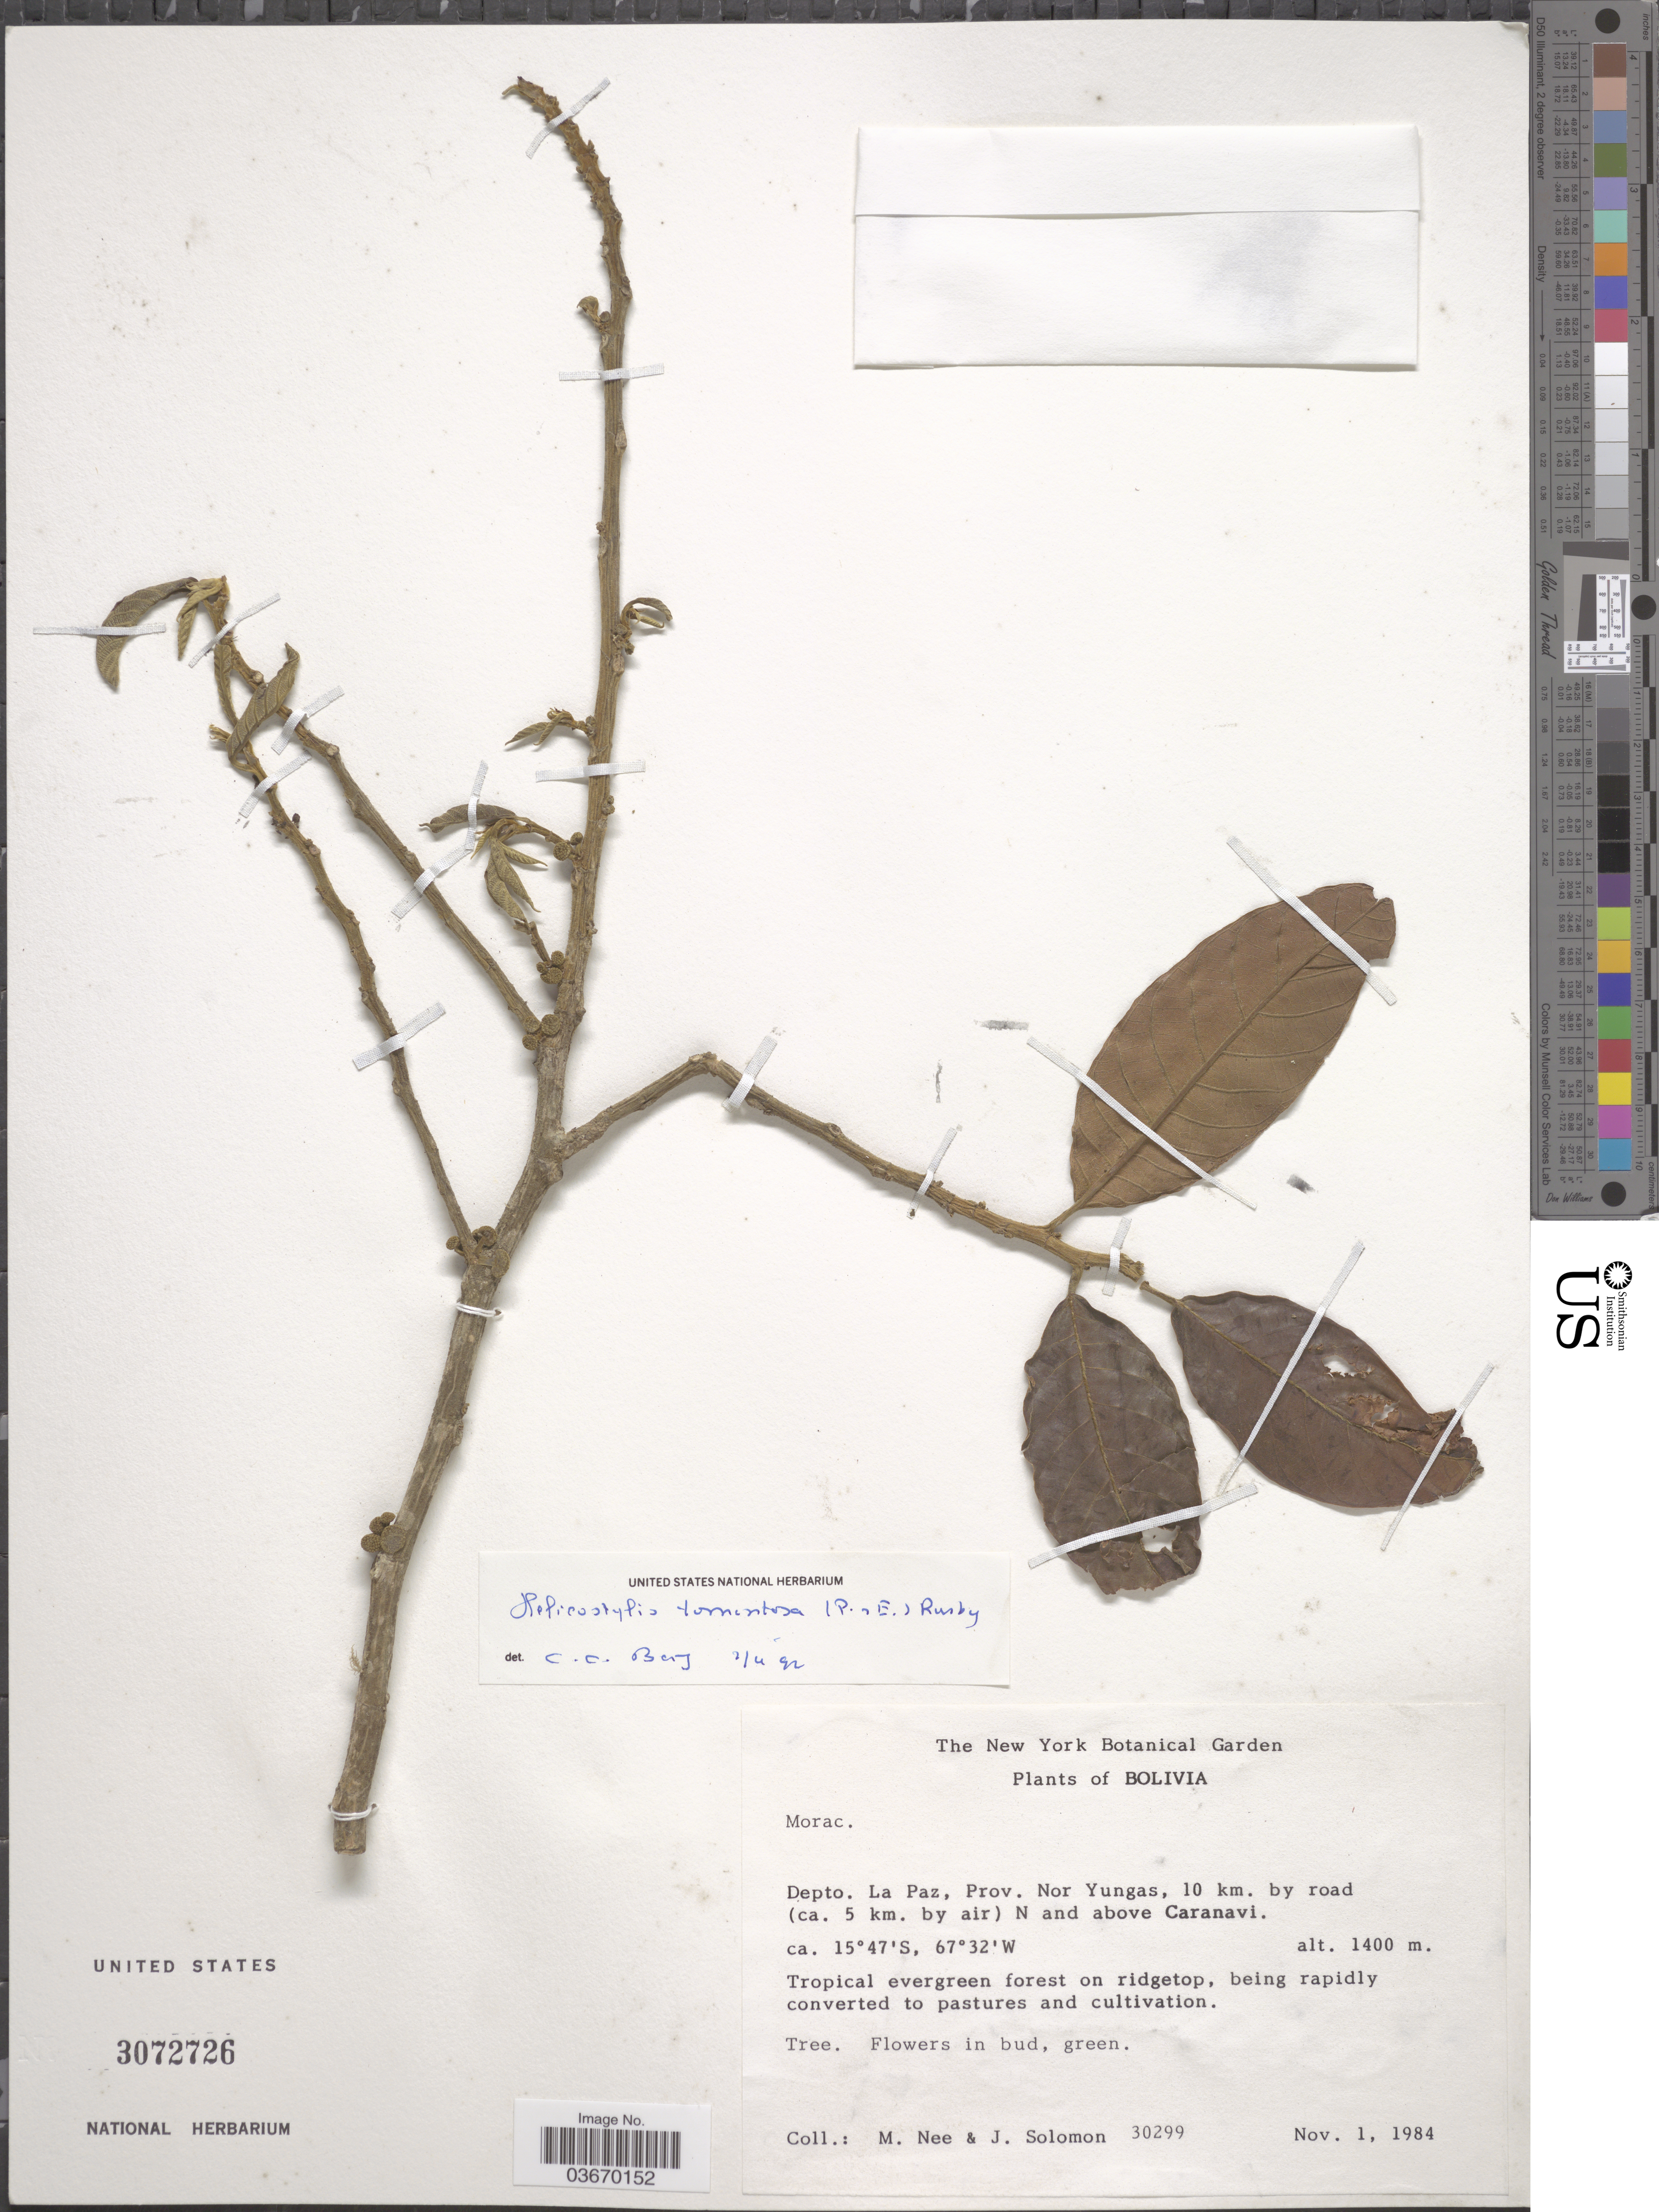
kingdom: Plantae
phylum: Tracheophyta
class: Magnoliopsida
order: Rosales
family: Moraceae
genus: Helicostylis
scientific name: Helicostylis tomentosa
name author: (Poepp. & Endl.) Rusby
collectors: M. Nee & J. Solomon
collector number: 30299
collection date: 1984-11-01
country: Bolivia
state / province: La Paz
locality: Depto. La Paz, Prov. Nor Yungas, 10 km. by road (ca. 5 km. by air) N and above Caranavi.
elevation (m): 1400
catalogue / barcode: US 3072726